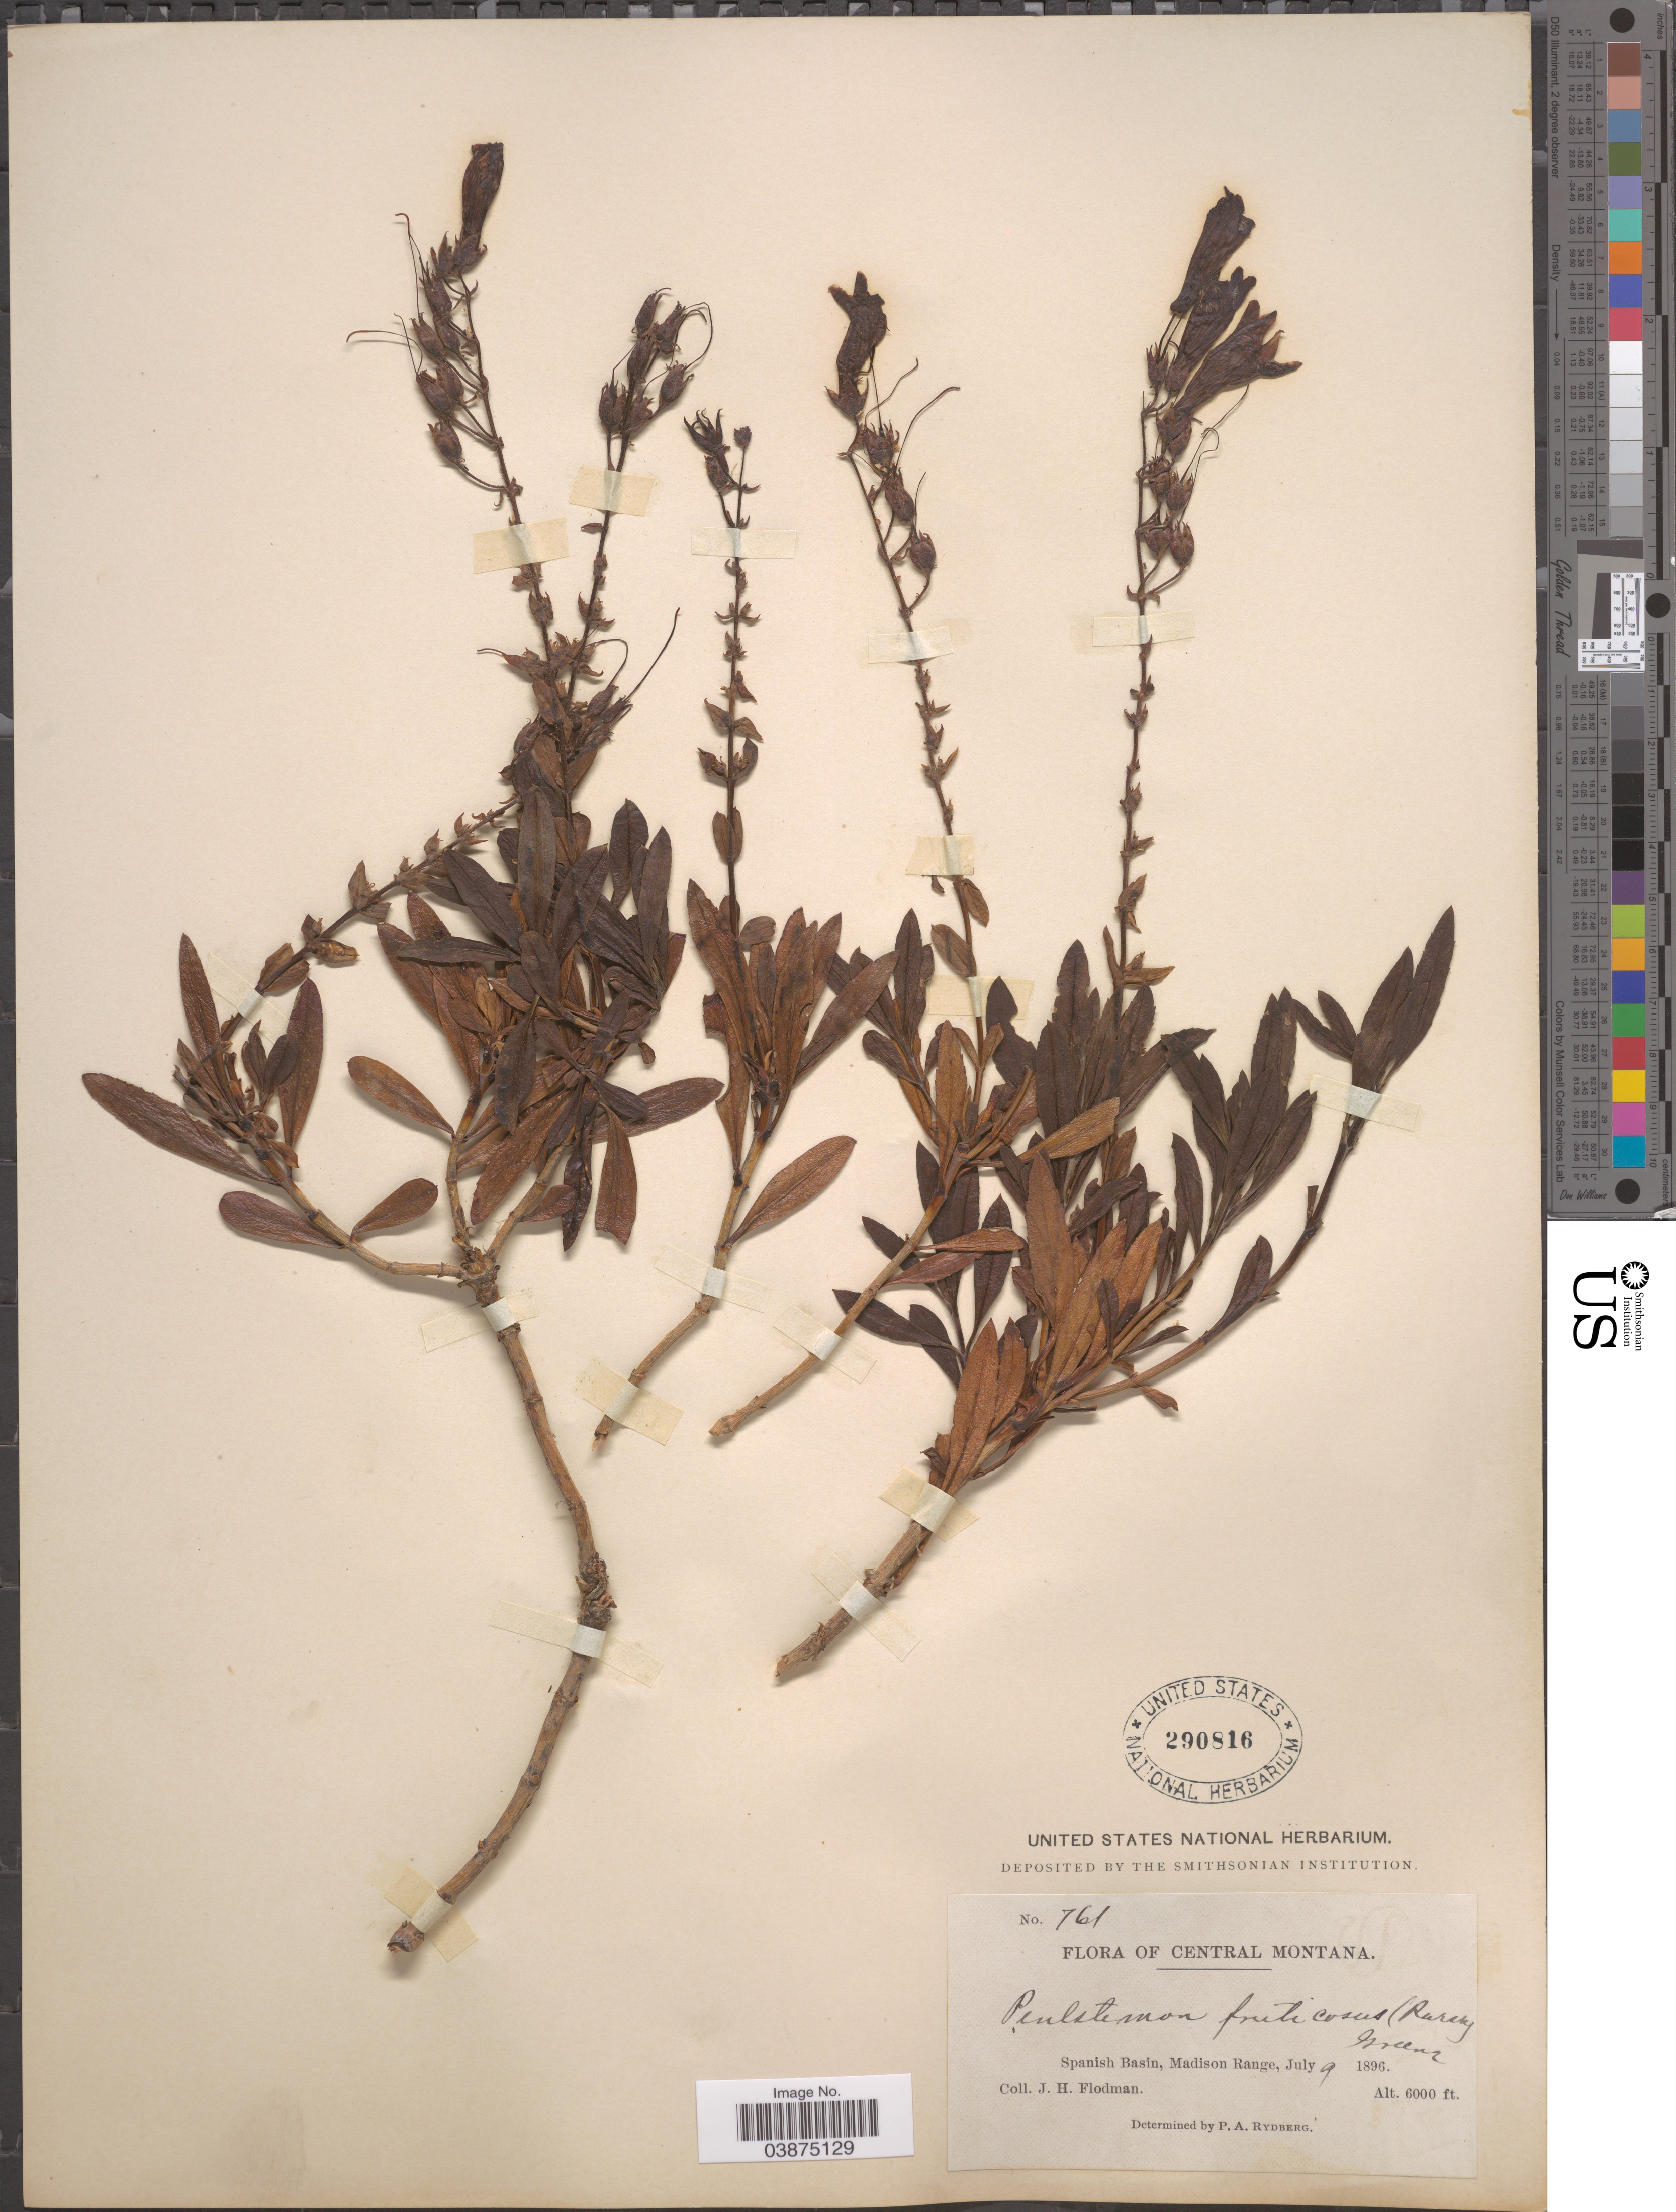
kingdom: Plantae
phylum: Tracheophyta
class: Magnoliopsida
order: Lamiales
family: Plantaginaceae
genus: Penstemon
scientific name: Penstemon fruticosus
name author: (Pursh) Greene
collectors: J. Flodman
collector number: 761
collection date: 1896-07-09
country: United States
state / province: Montana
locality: Central Montana. Spanish Basin, Madison Range.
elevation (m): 1829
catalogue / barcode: US 290816